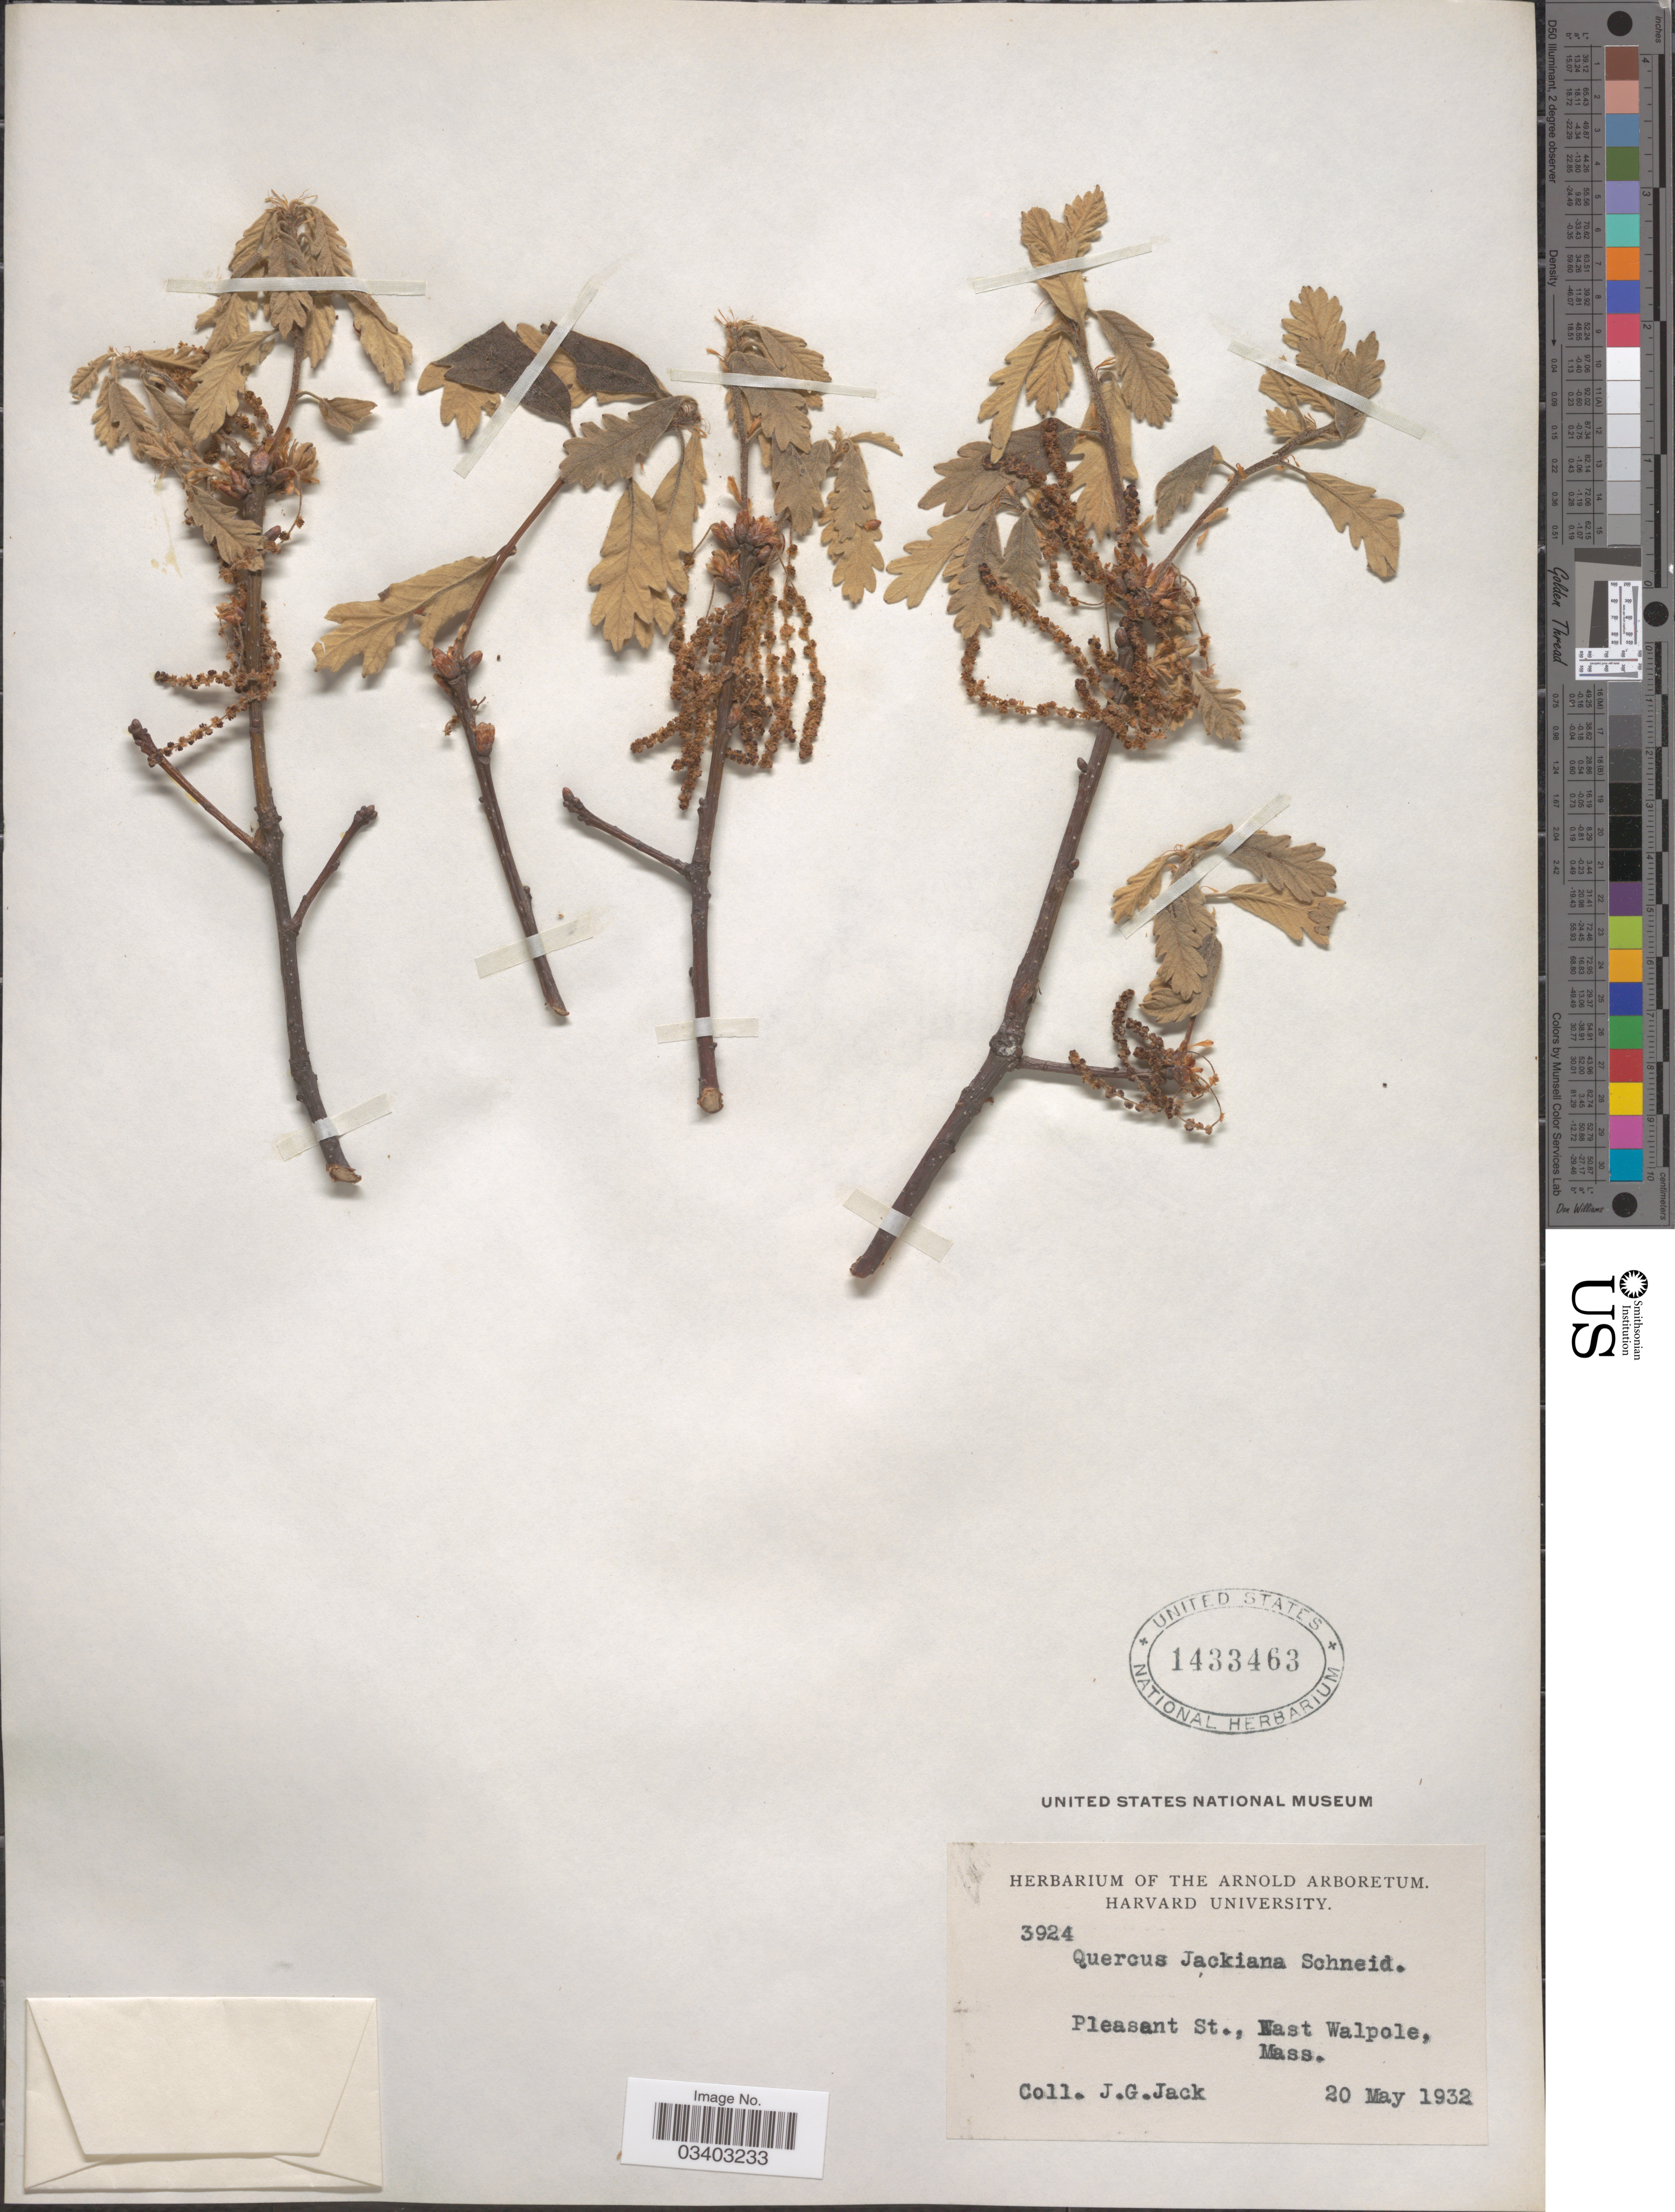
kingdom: Plantae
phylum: Tracheophyta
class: Magnoliopsida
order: Fagales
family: Fagaceae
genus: Quercus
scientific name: Quercus alba x Q. bicolor Willd.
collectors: J. G. Jack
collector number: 3924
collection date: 1932-05-20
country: United States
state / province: Massachusetts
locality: Pleasant St. East Walpole.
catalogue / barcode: US 1433463